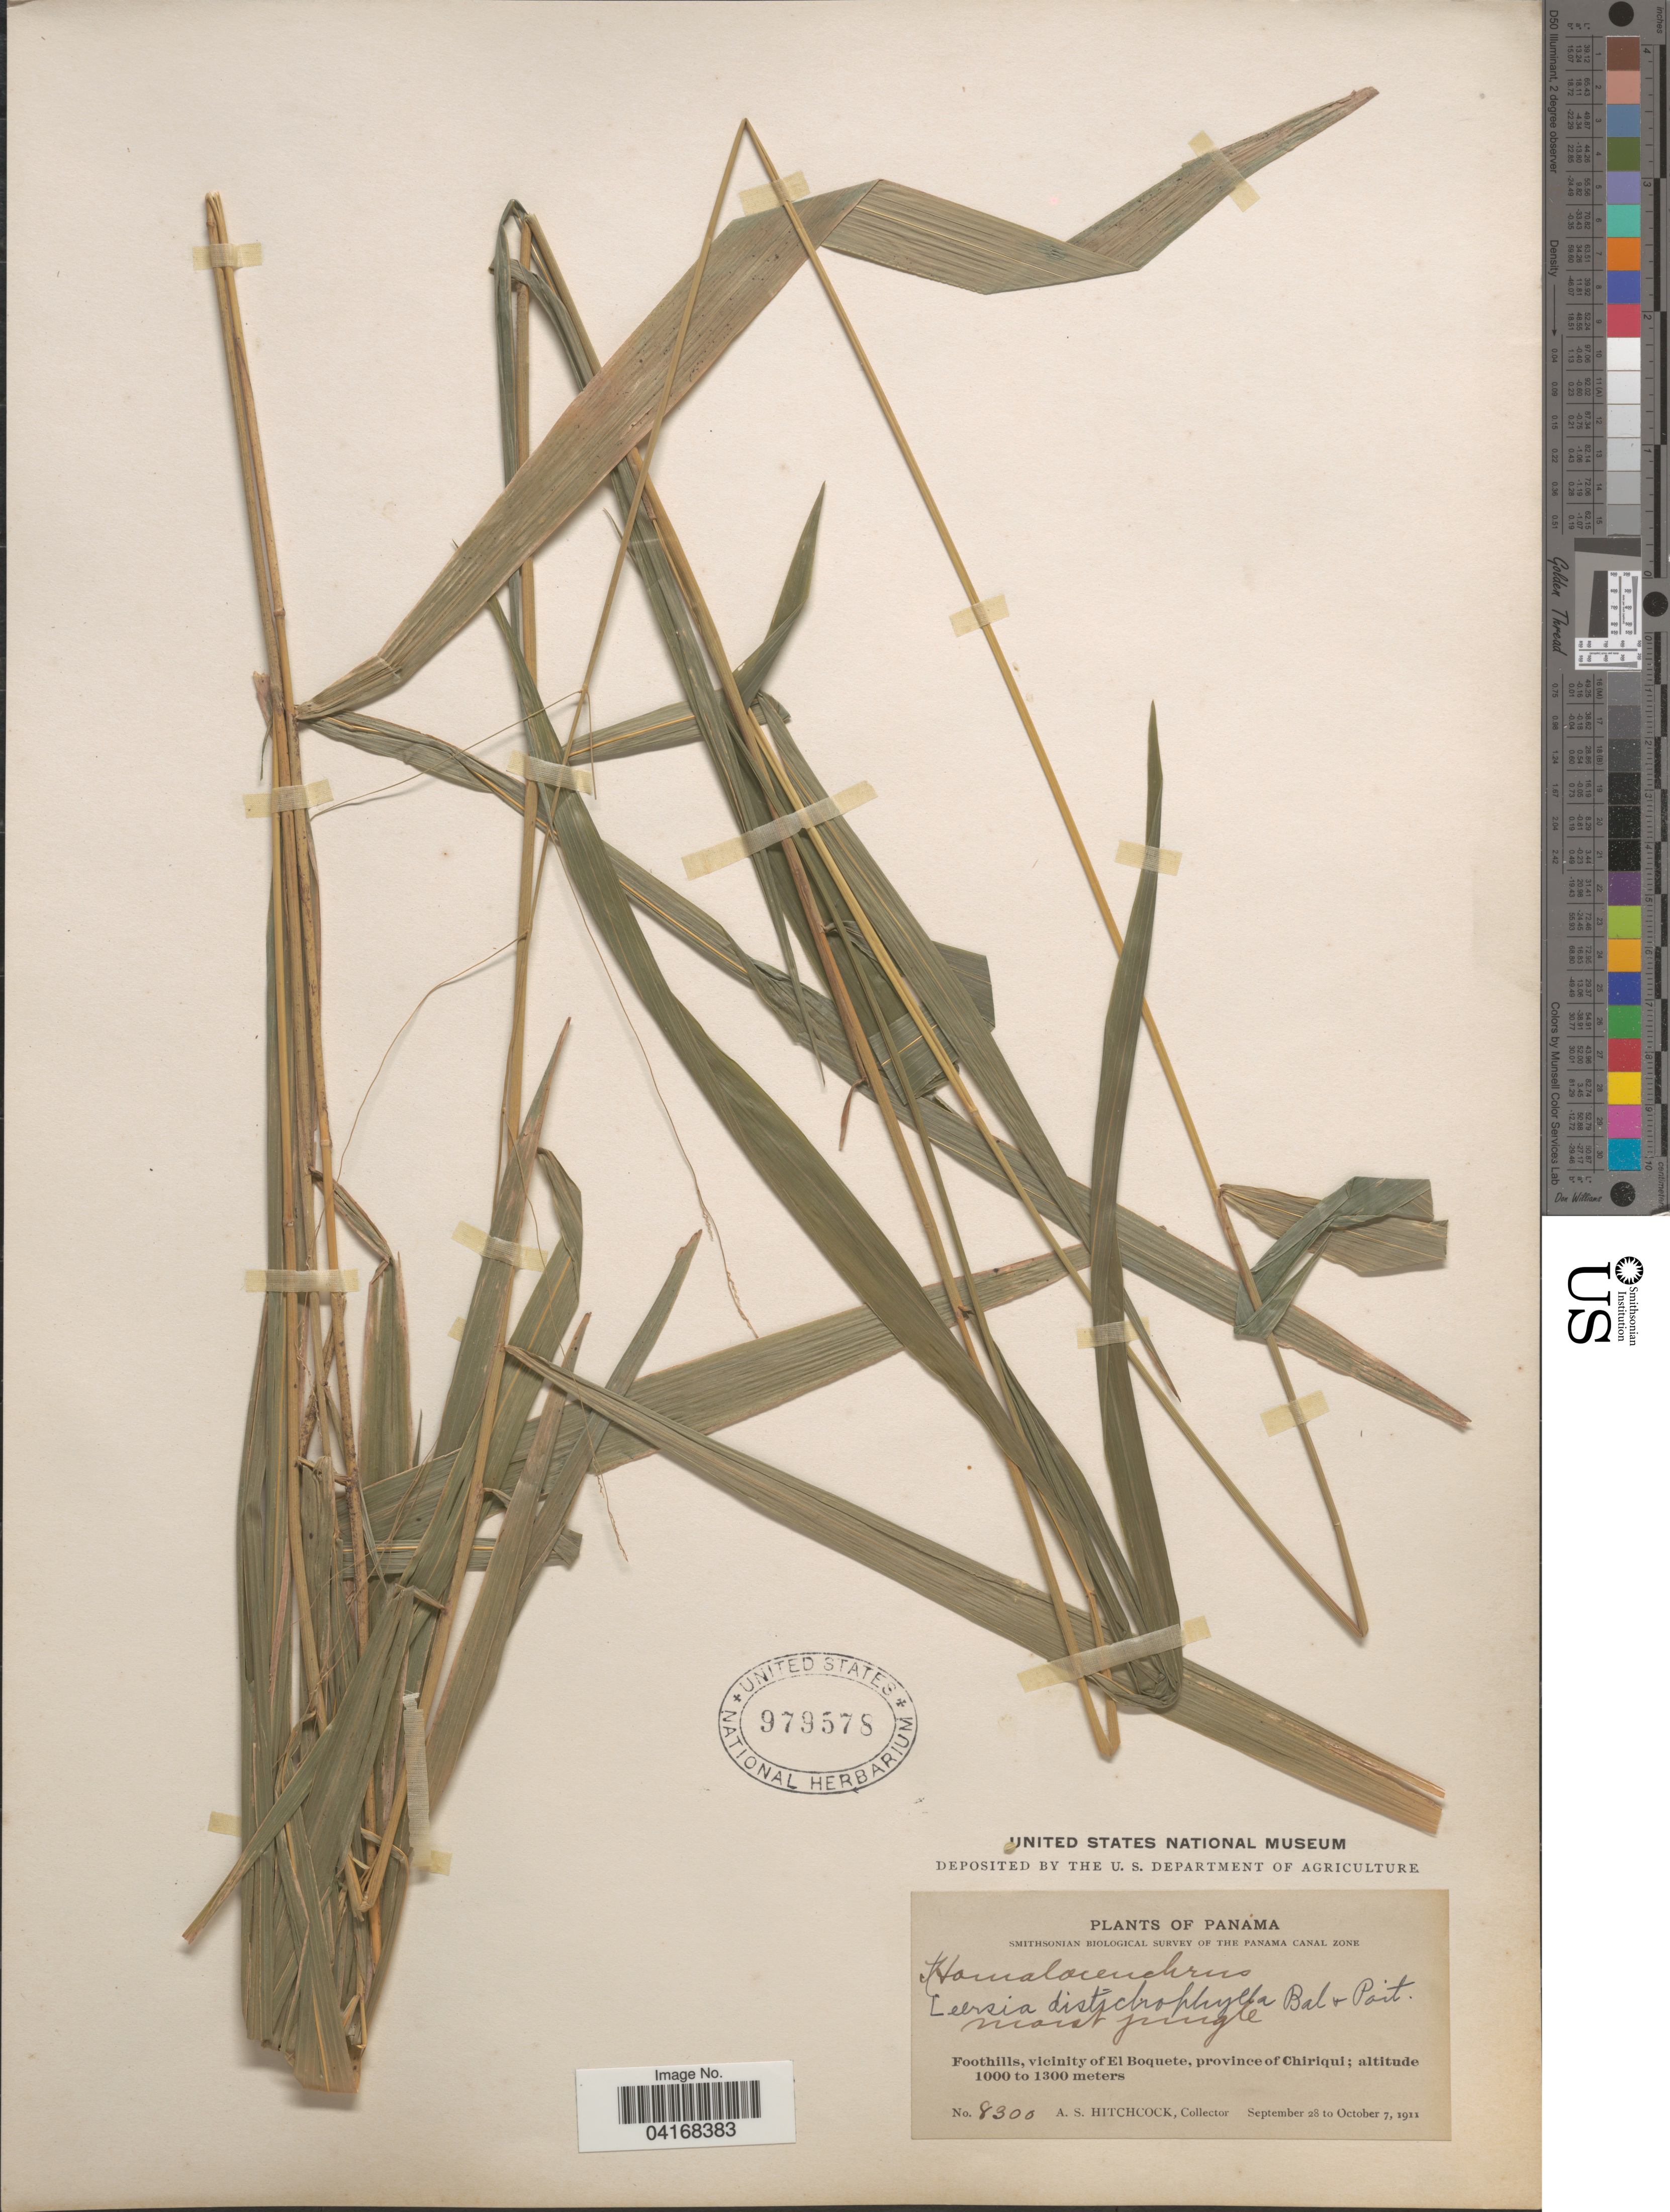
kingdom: Plantae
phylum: Tracheophyta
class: Liliopsida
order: Poales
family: Poaceae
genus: Leersia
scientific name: Leersia ligularis var. grandiflora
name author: Döll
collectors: A. S. Hitchcock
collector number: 8300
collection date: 1911-09-28/1911-10-07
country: Panama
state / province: Chiriqui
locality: Smithsonian Biological Survey of the Panama Canal Zone. Foothills, vicinity of El Boquete.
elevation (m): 1000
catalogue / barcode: US 979578